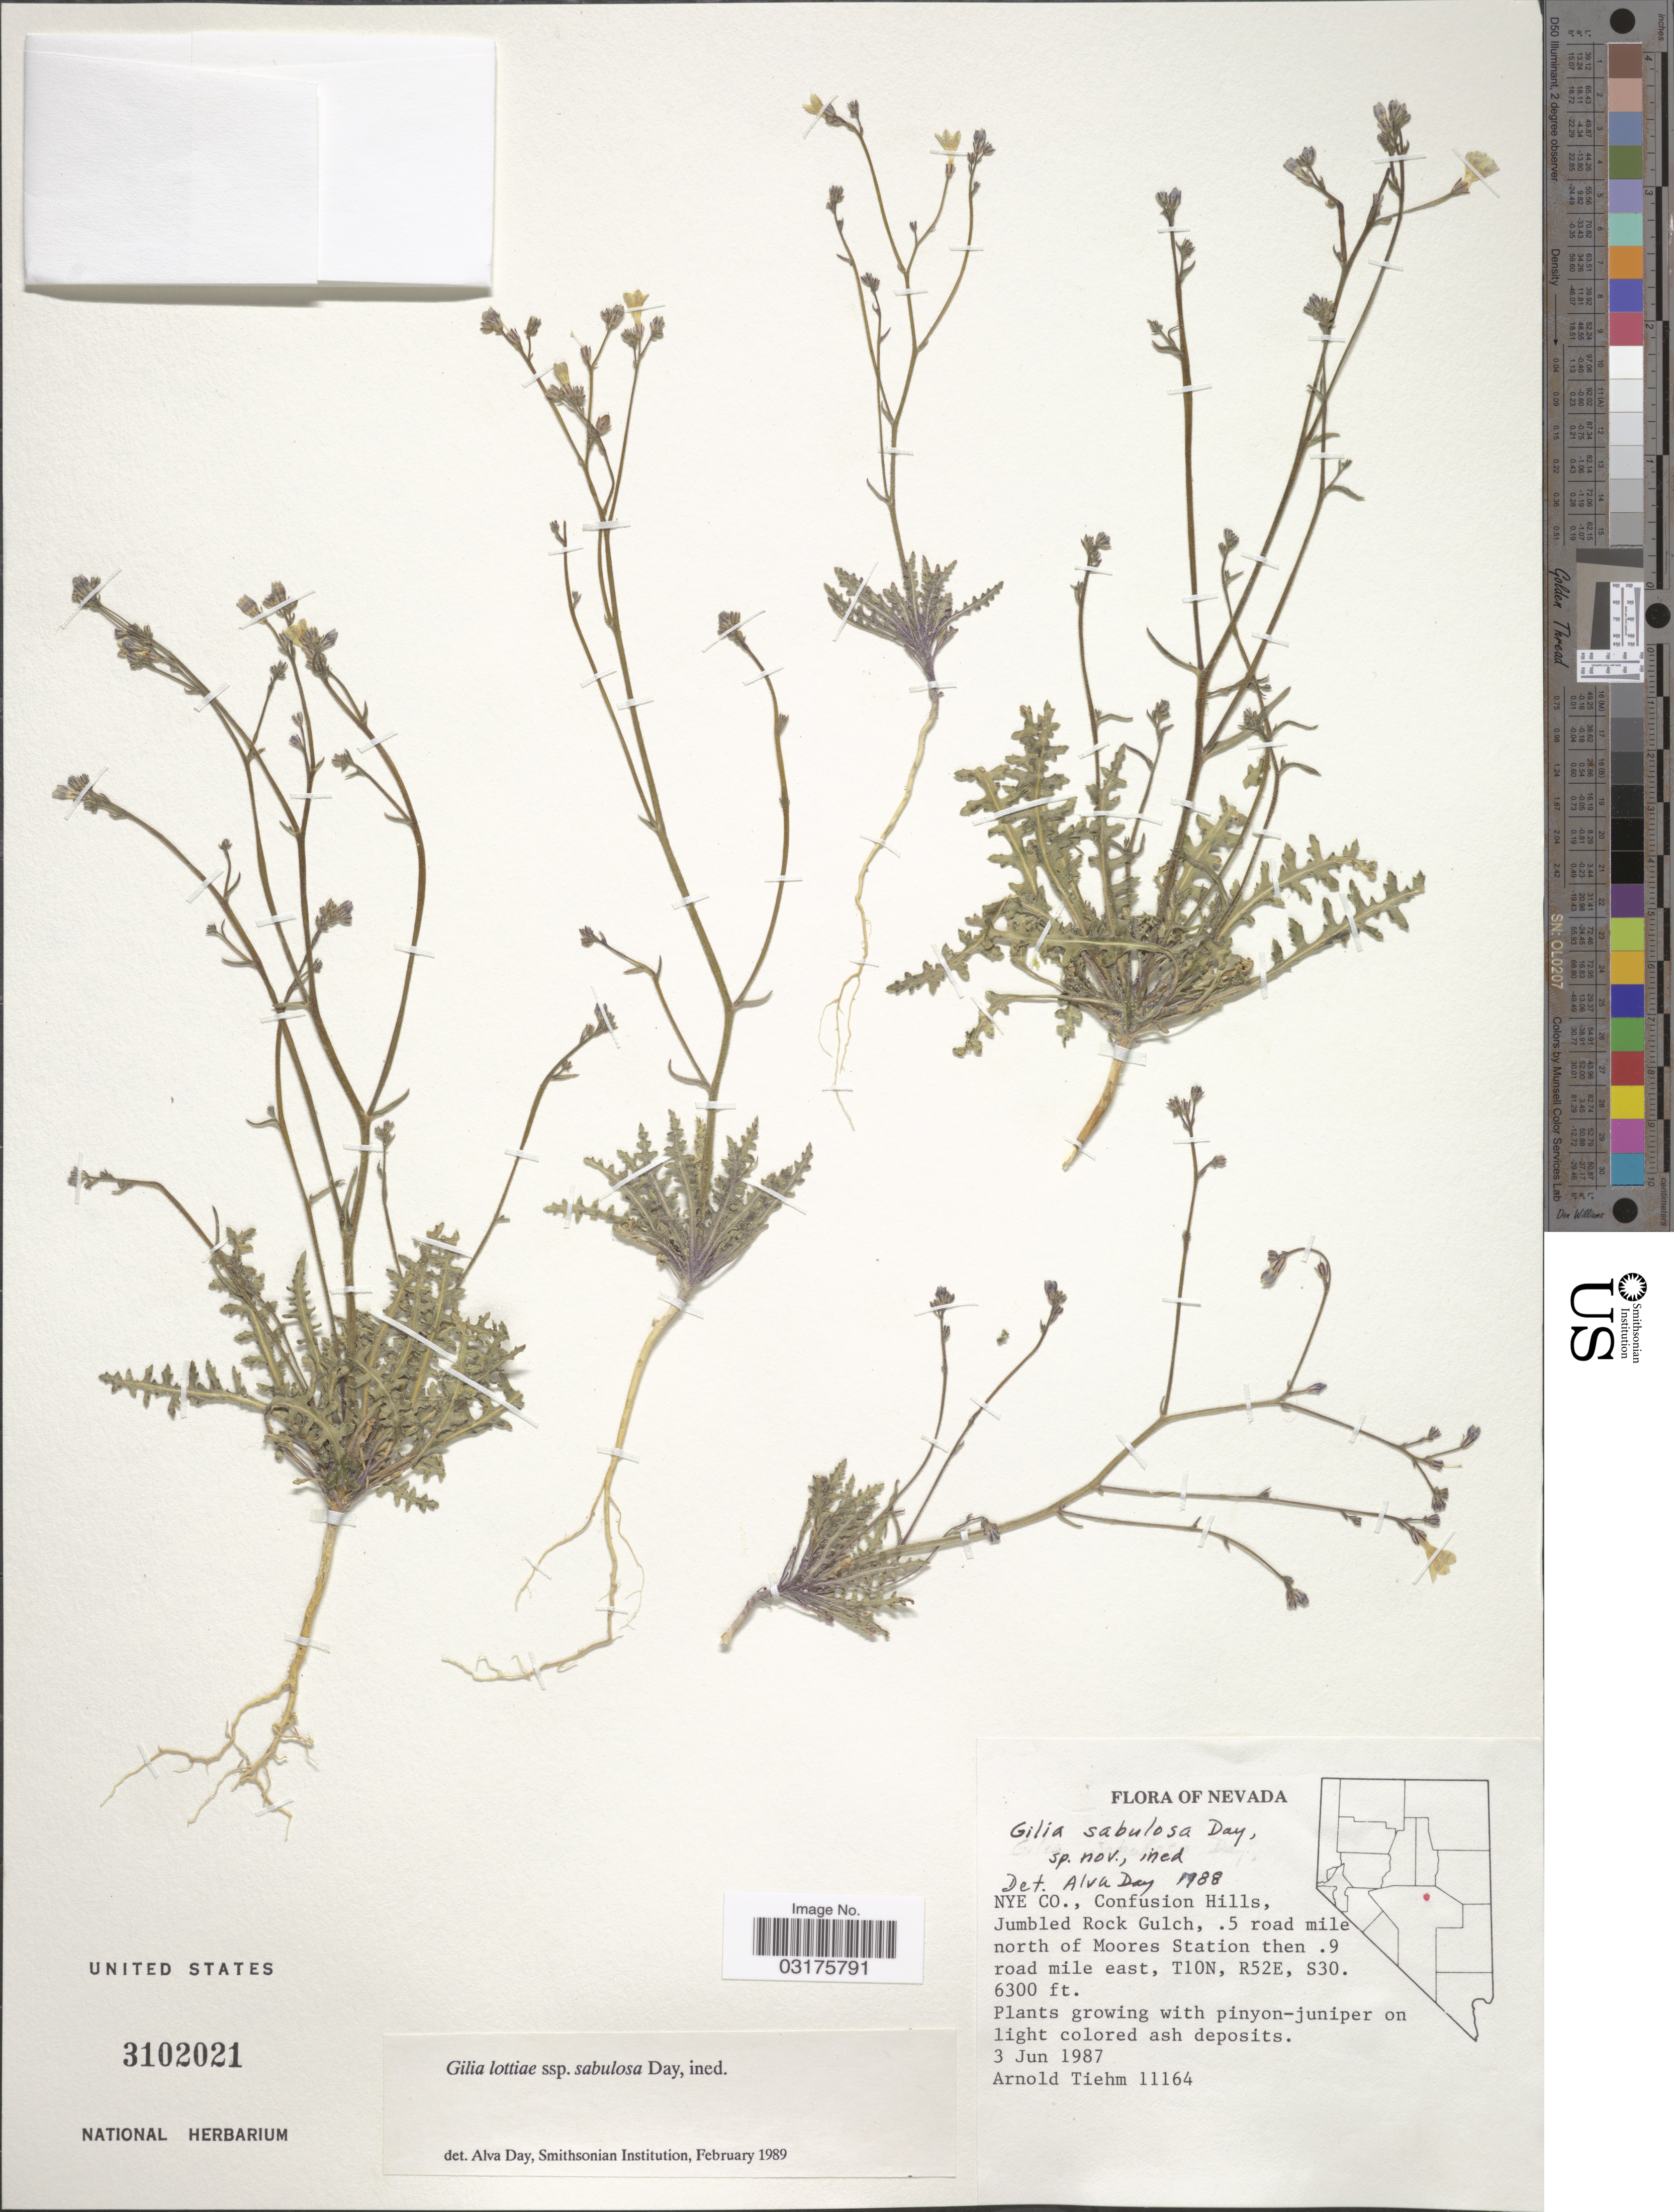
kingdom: Plantae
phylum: Tracheophyta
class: Magnoliopsida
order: Ericales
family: Polemoniaceae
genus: Aliciella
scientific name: Aliciella sp.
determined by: Strong, Mark T., (BOT), Smithsonian Institution - National Museum of Natural History (UNITED STATES)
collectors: A. Tiehm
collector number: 11164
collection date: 1987-06-03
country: United States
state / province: Nevada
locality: Nye Co., Confusion Hills, Jumbled Rock Gulch, .5 road mile north of Moores Station then .9 road mile east, T10N, R52E, S30.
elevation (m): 1920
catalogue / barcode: US 3102021